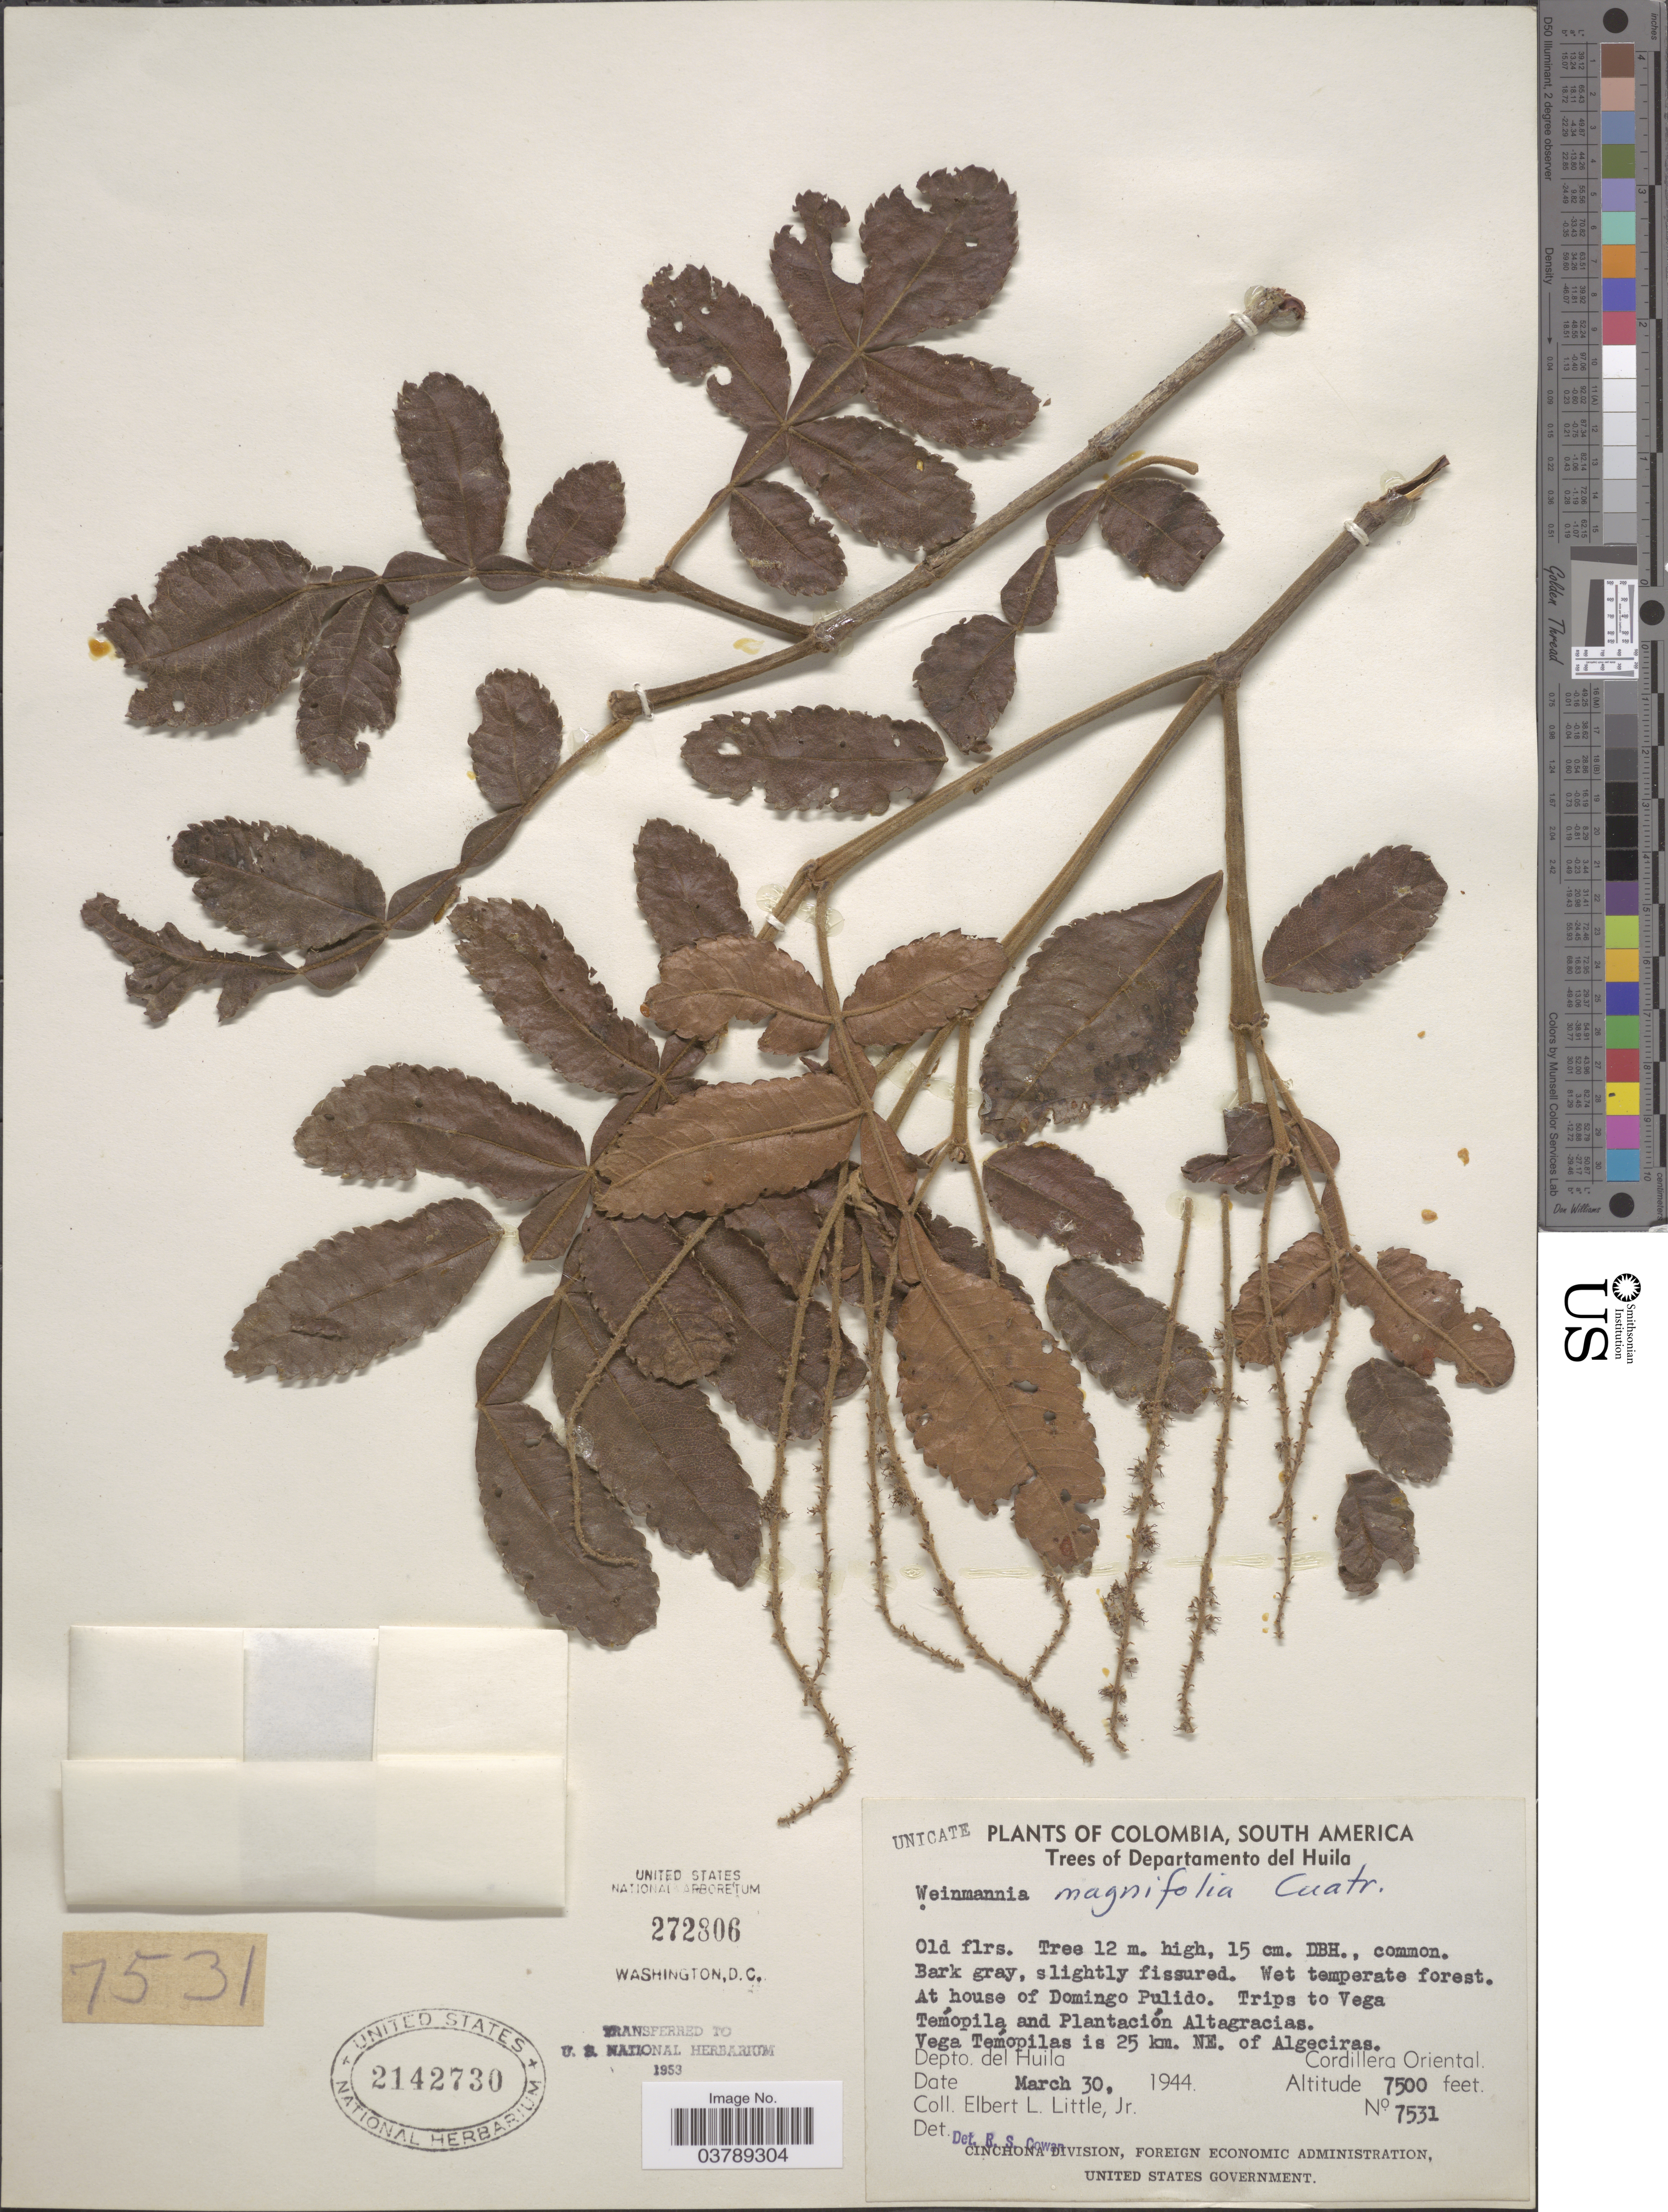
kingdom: Plantae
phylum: Tracheophyta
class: Magnoliopsida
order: Oxalidales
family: Cunoniaceae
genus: Weinmannia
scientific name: Weinmannia magnifolia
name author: Cuatrec.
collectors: E. L. Little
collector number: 7531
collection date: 1944-03-30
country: Colombia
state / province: Huila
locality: At house of Domingo Pulido. Trips to Vega Temopilas and Plantación Altagracias. Vega Temopilas is 25 km. NE. of Algeciras. Departamento del Huila. Cordillera Oriental.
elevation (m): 2286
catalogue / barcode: US 2142730